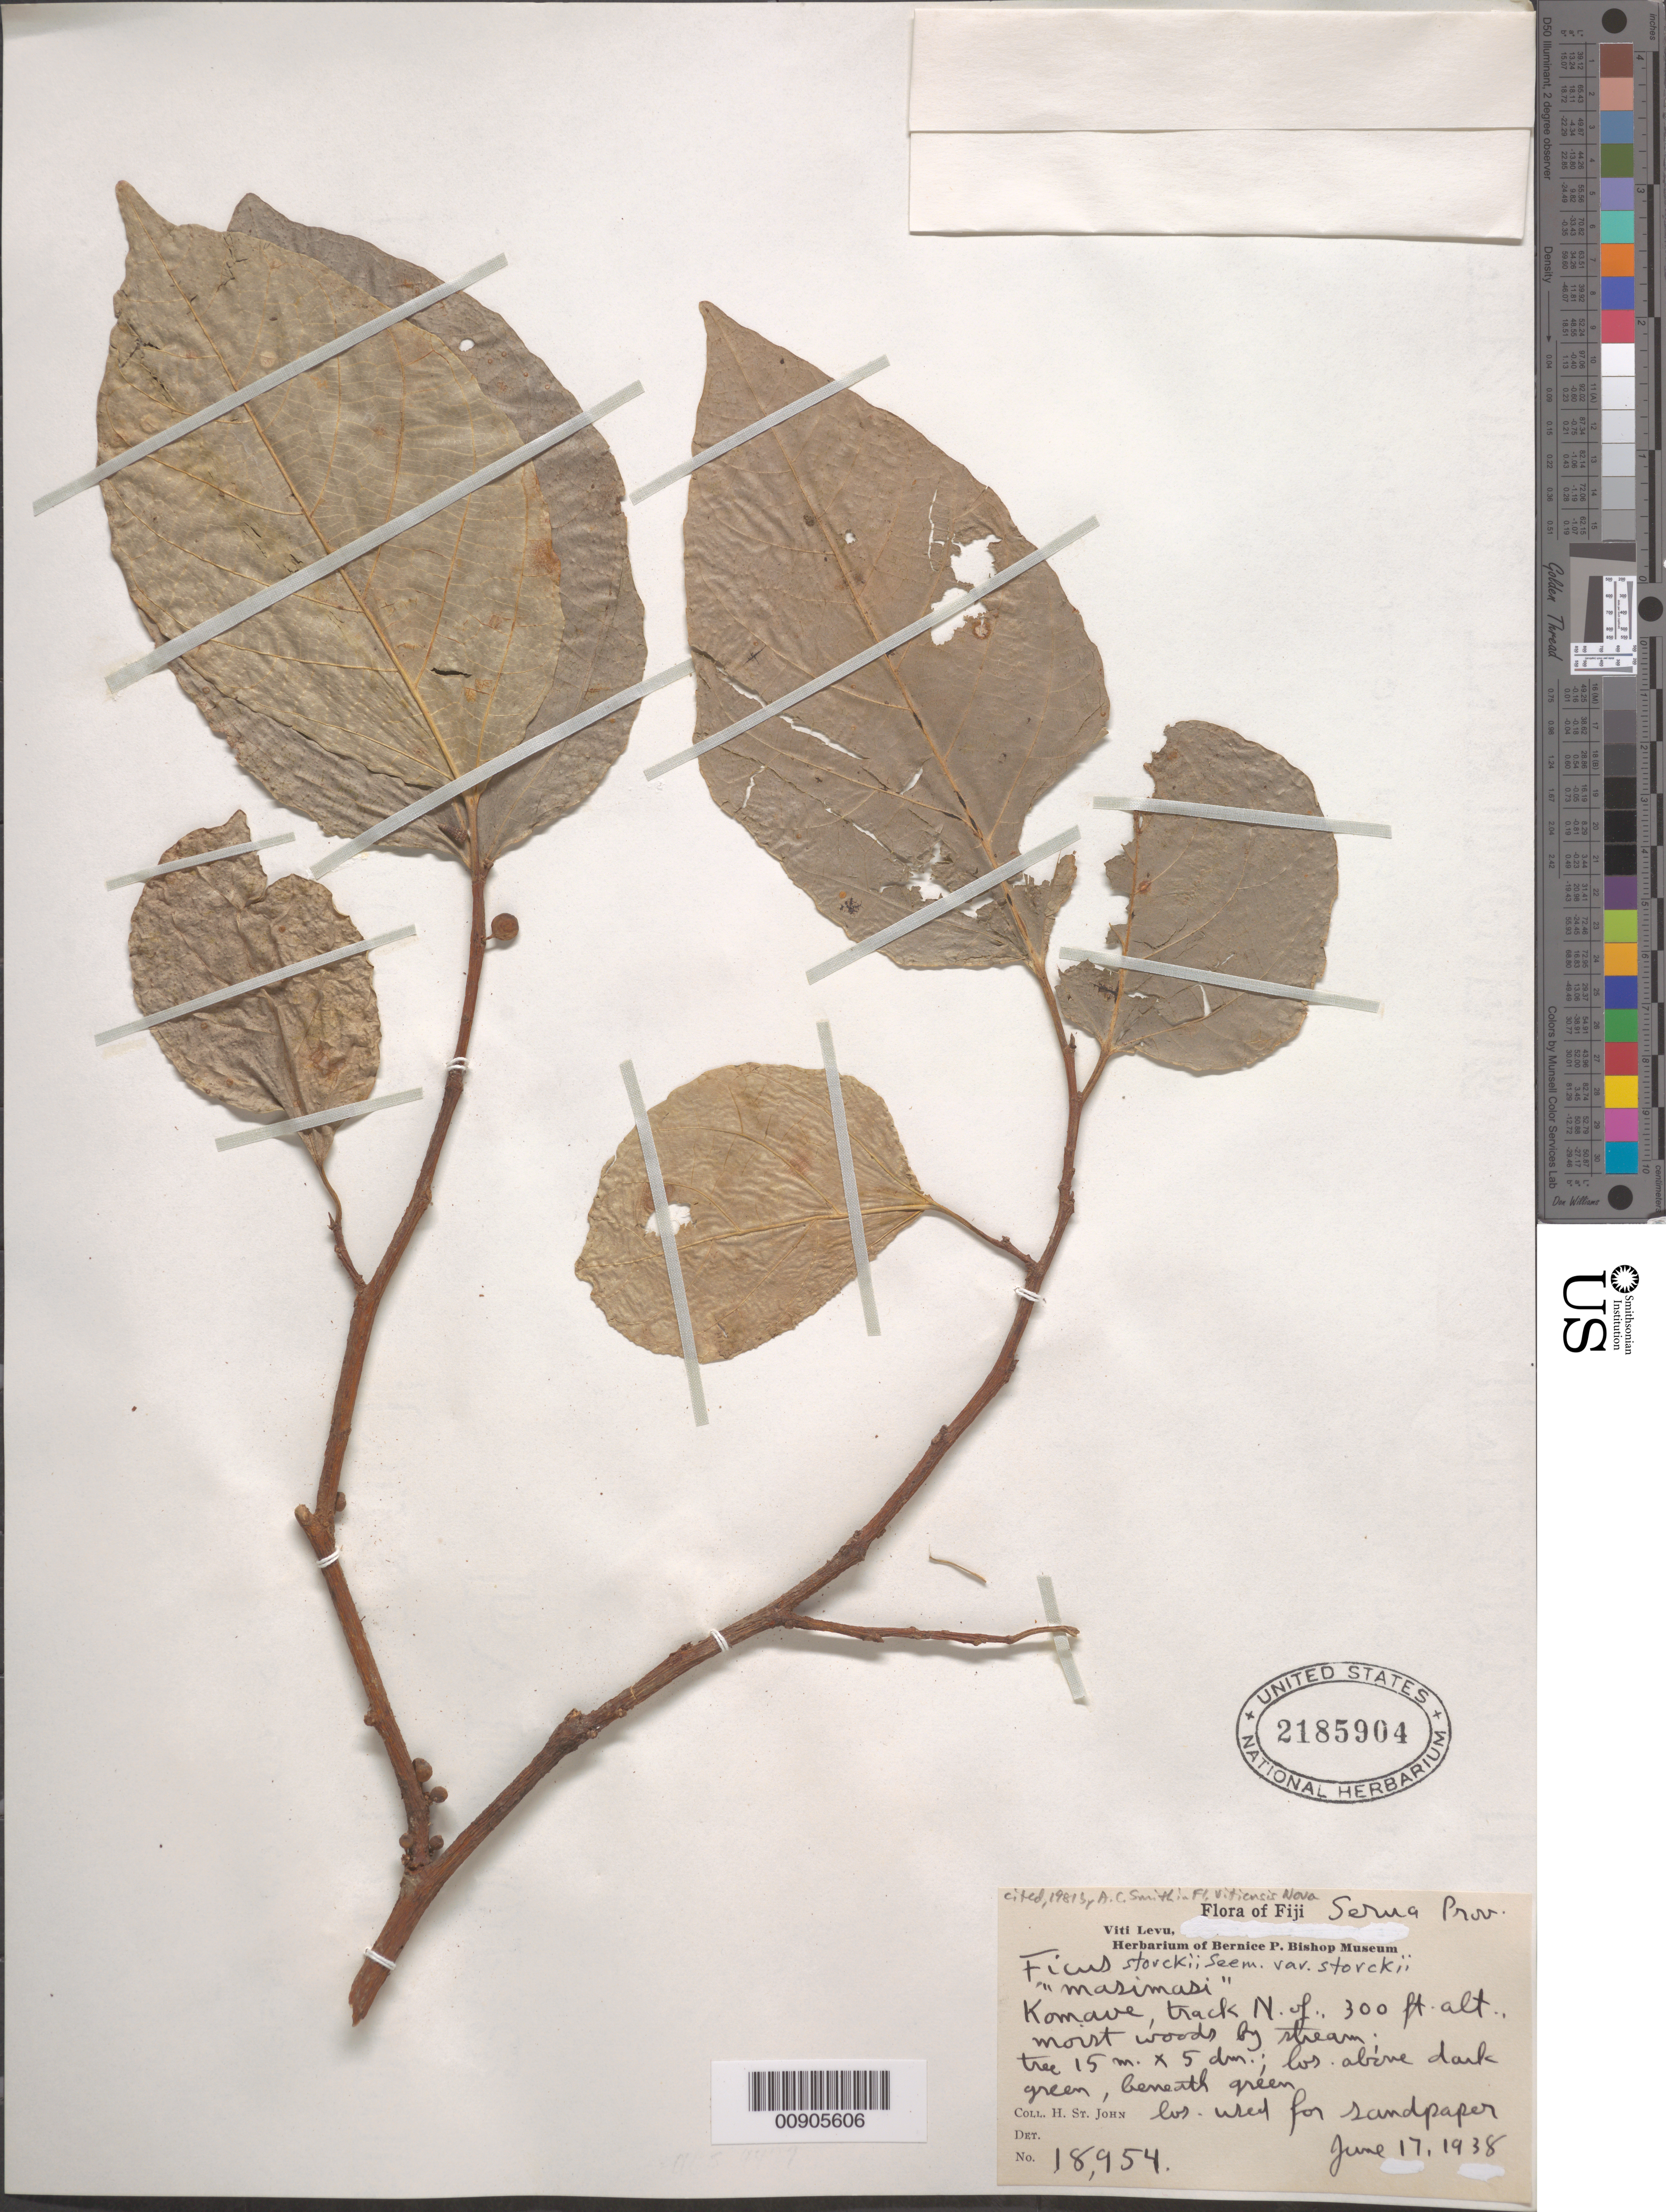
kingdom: Plantae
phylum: Tracheophyta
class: Magnoliopsida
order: Rosales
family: Moraceae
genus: Ficus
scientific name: Ficus storckii var. storckii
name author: Seem.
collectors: H. St. John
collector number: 18954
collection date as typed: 17 Jun 1938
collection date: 1938-06-17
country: Fiji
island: Viti Levu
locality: Komave track N.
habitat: Moist woods by the stream.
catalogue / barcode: US 2185904